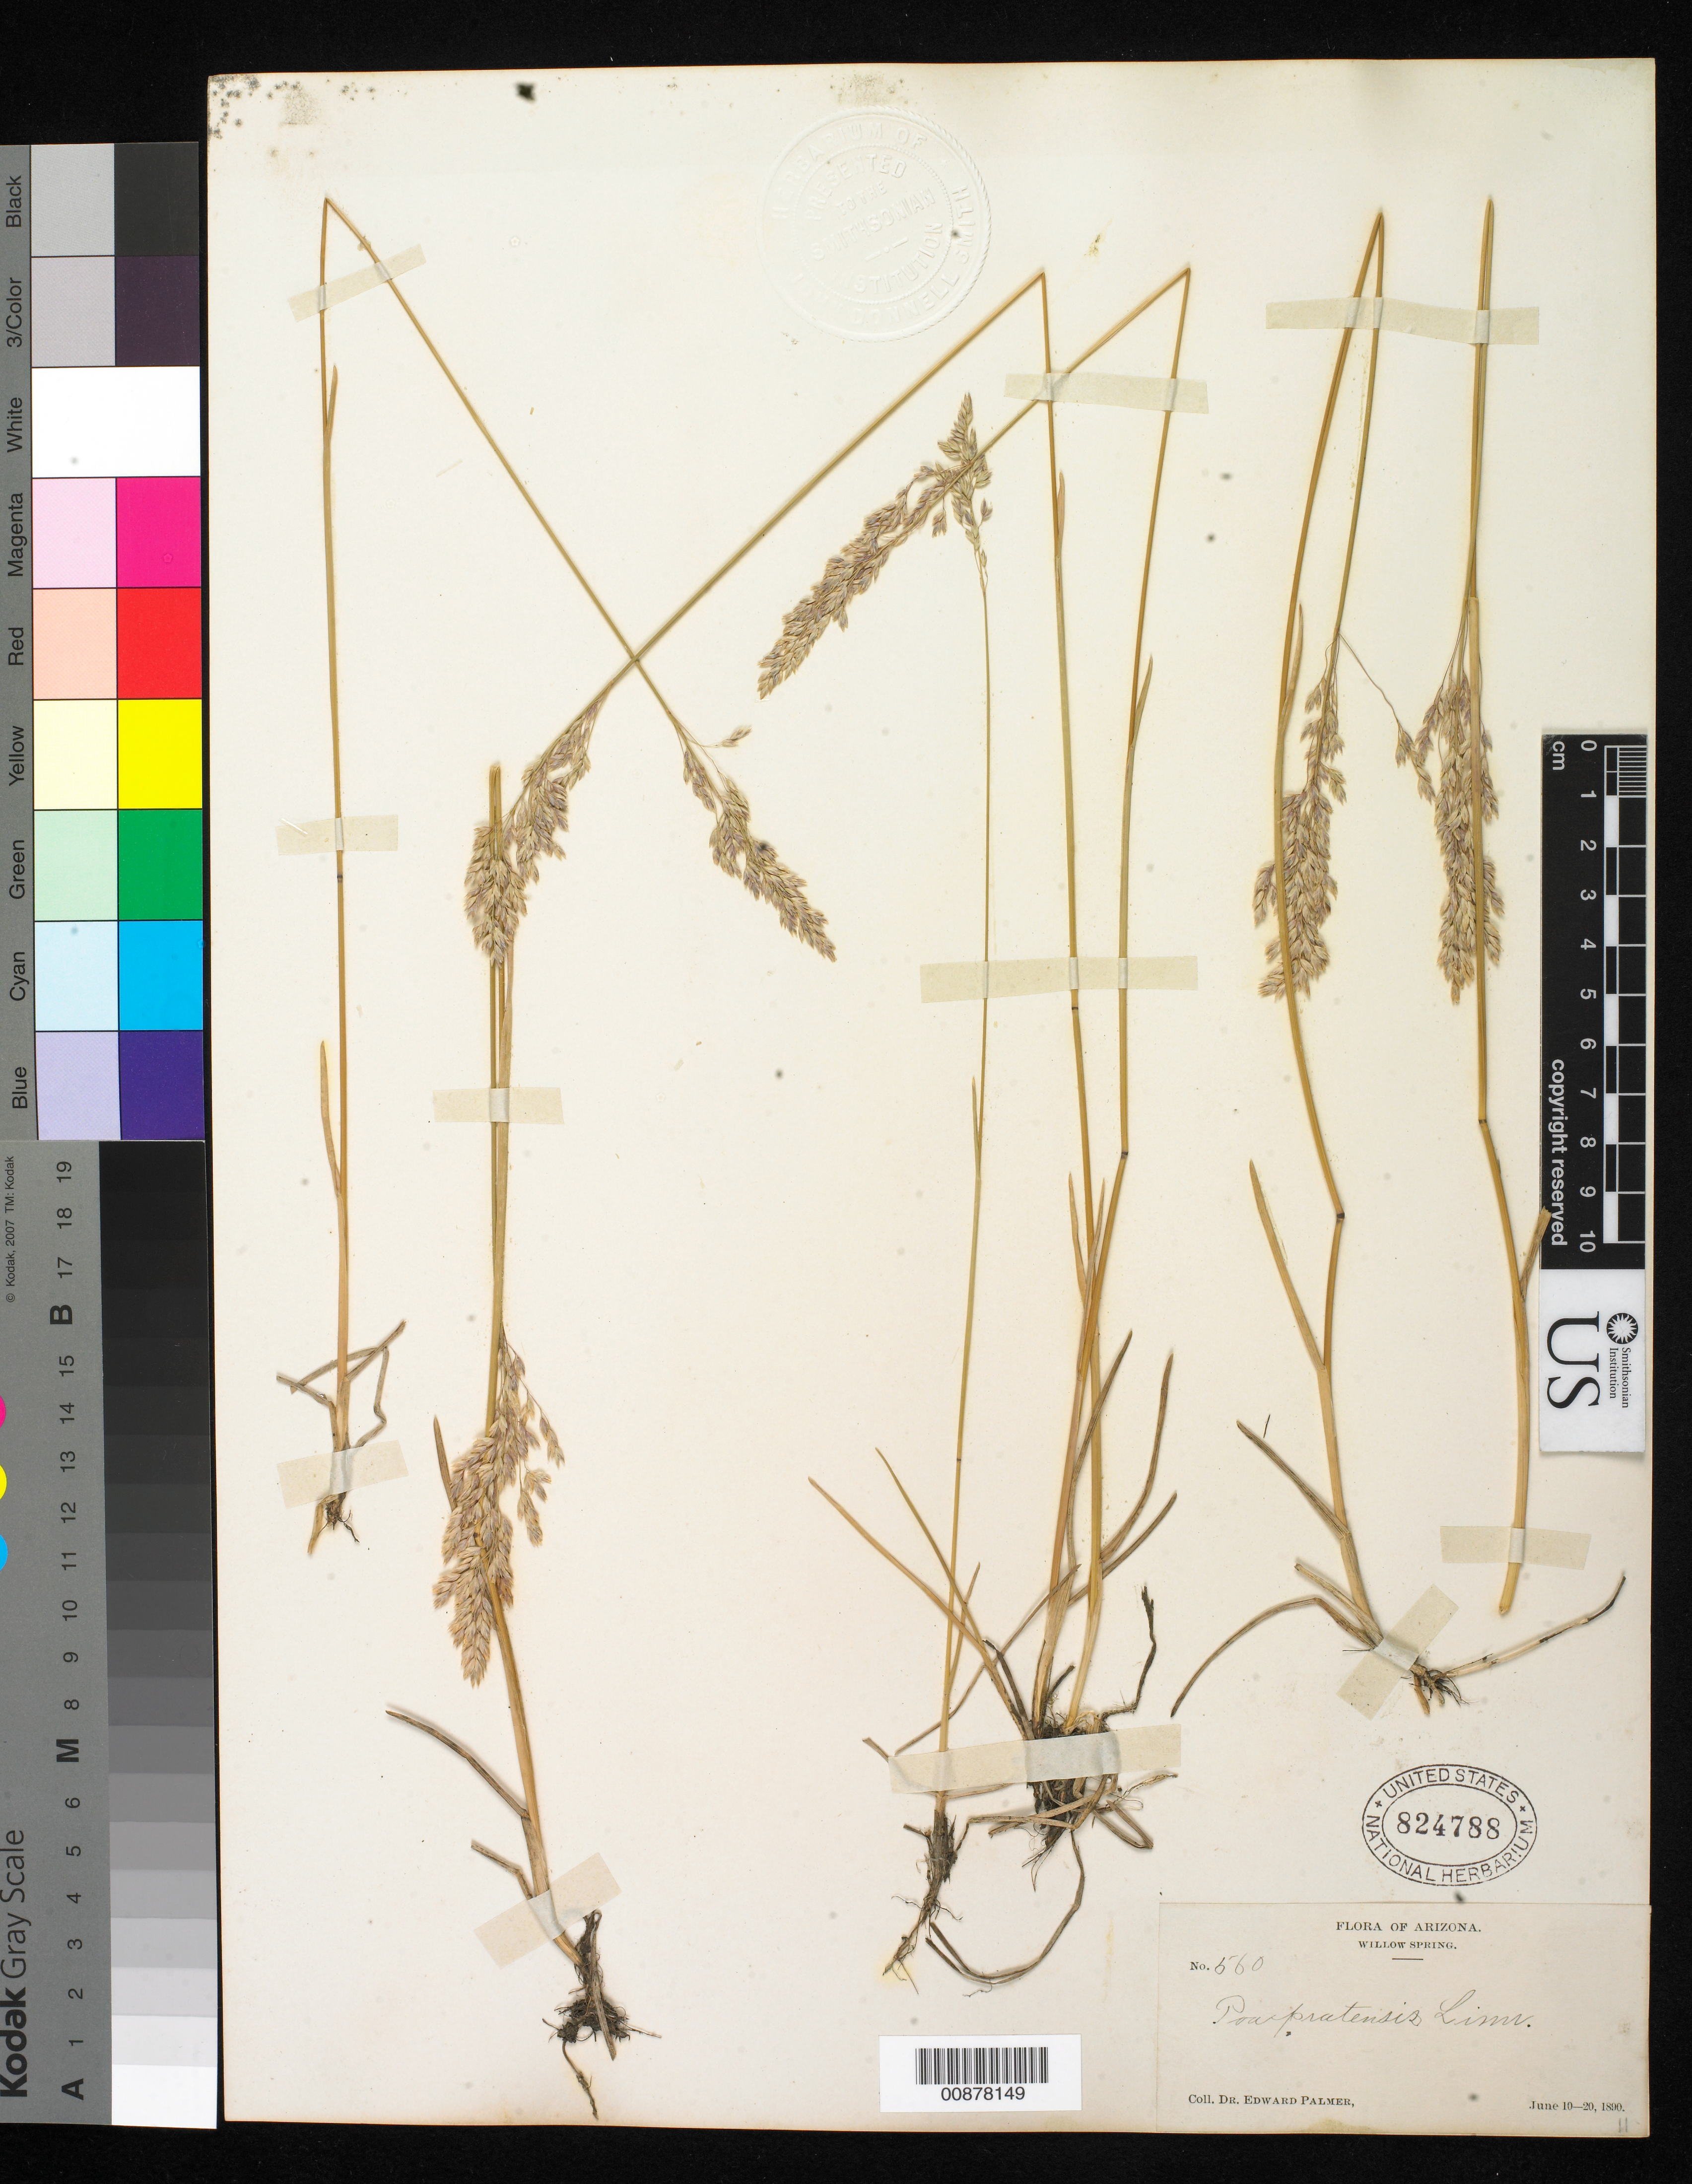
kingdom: Plantae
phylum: Tracheophyta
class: Liliopsida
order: Poales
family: Poaceae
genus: Poa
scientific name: Poa pratensis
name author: L.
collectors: E. Palmer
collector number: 560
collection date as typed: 10 Jun 1890 to 20 Jun 1890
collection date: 1890-06-10/1890-06-20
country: United States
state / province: Arizona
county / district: Coconino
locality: Willow Spring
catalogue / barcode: US 824788